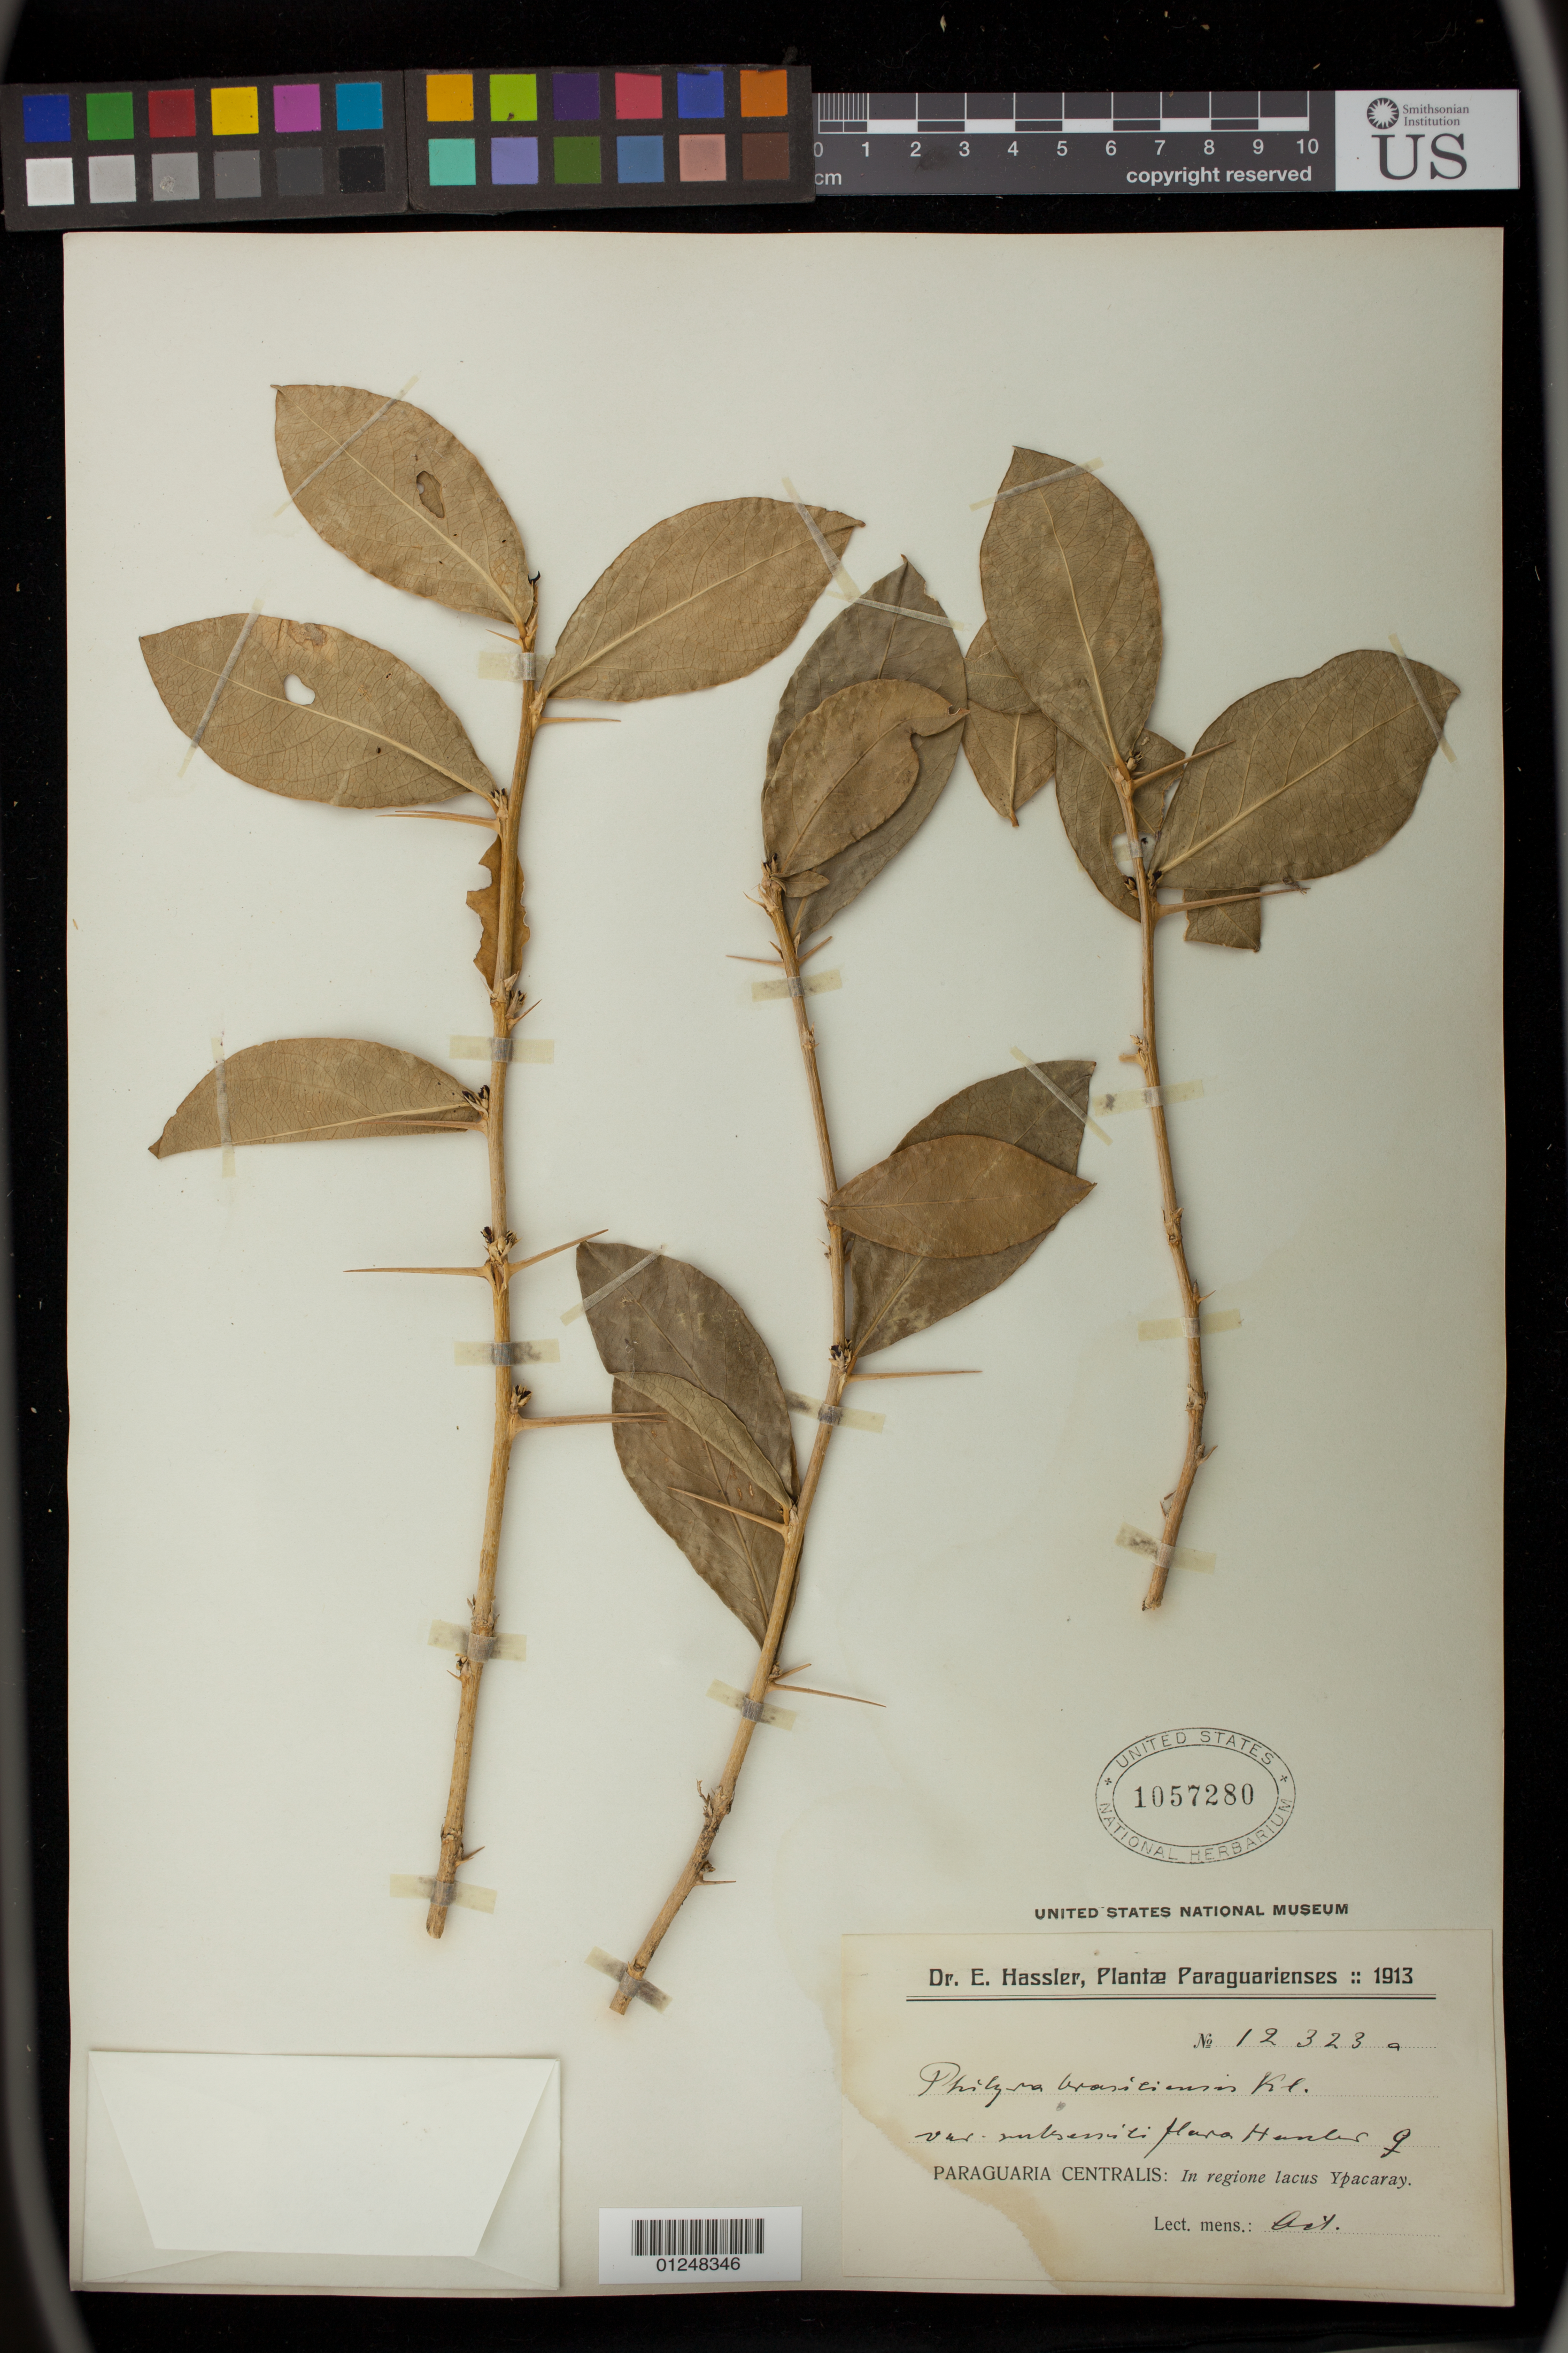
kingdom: Plantae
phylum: Tracheophyta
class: Magnoliopsida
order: Malpighiales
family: Euphorbiaceae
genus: Philyra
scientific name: Philyra brasiliensis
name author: Klotzsch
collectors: E. Hassler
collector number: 12323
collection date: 1913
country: Paraguay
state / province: Central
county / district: Ypacarai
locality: In regione lacus Ypacaray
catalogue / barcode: US 1057280